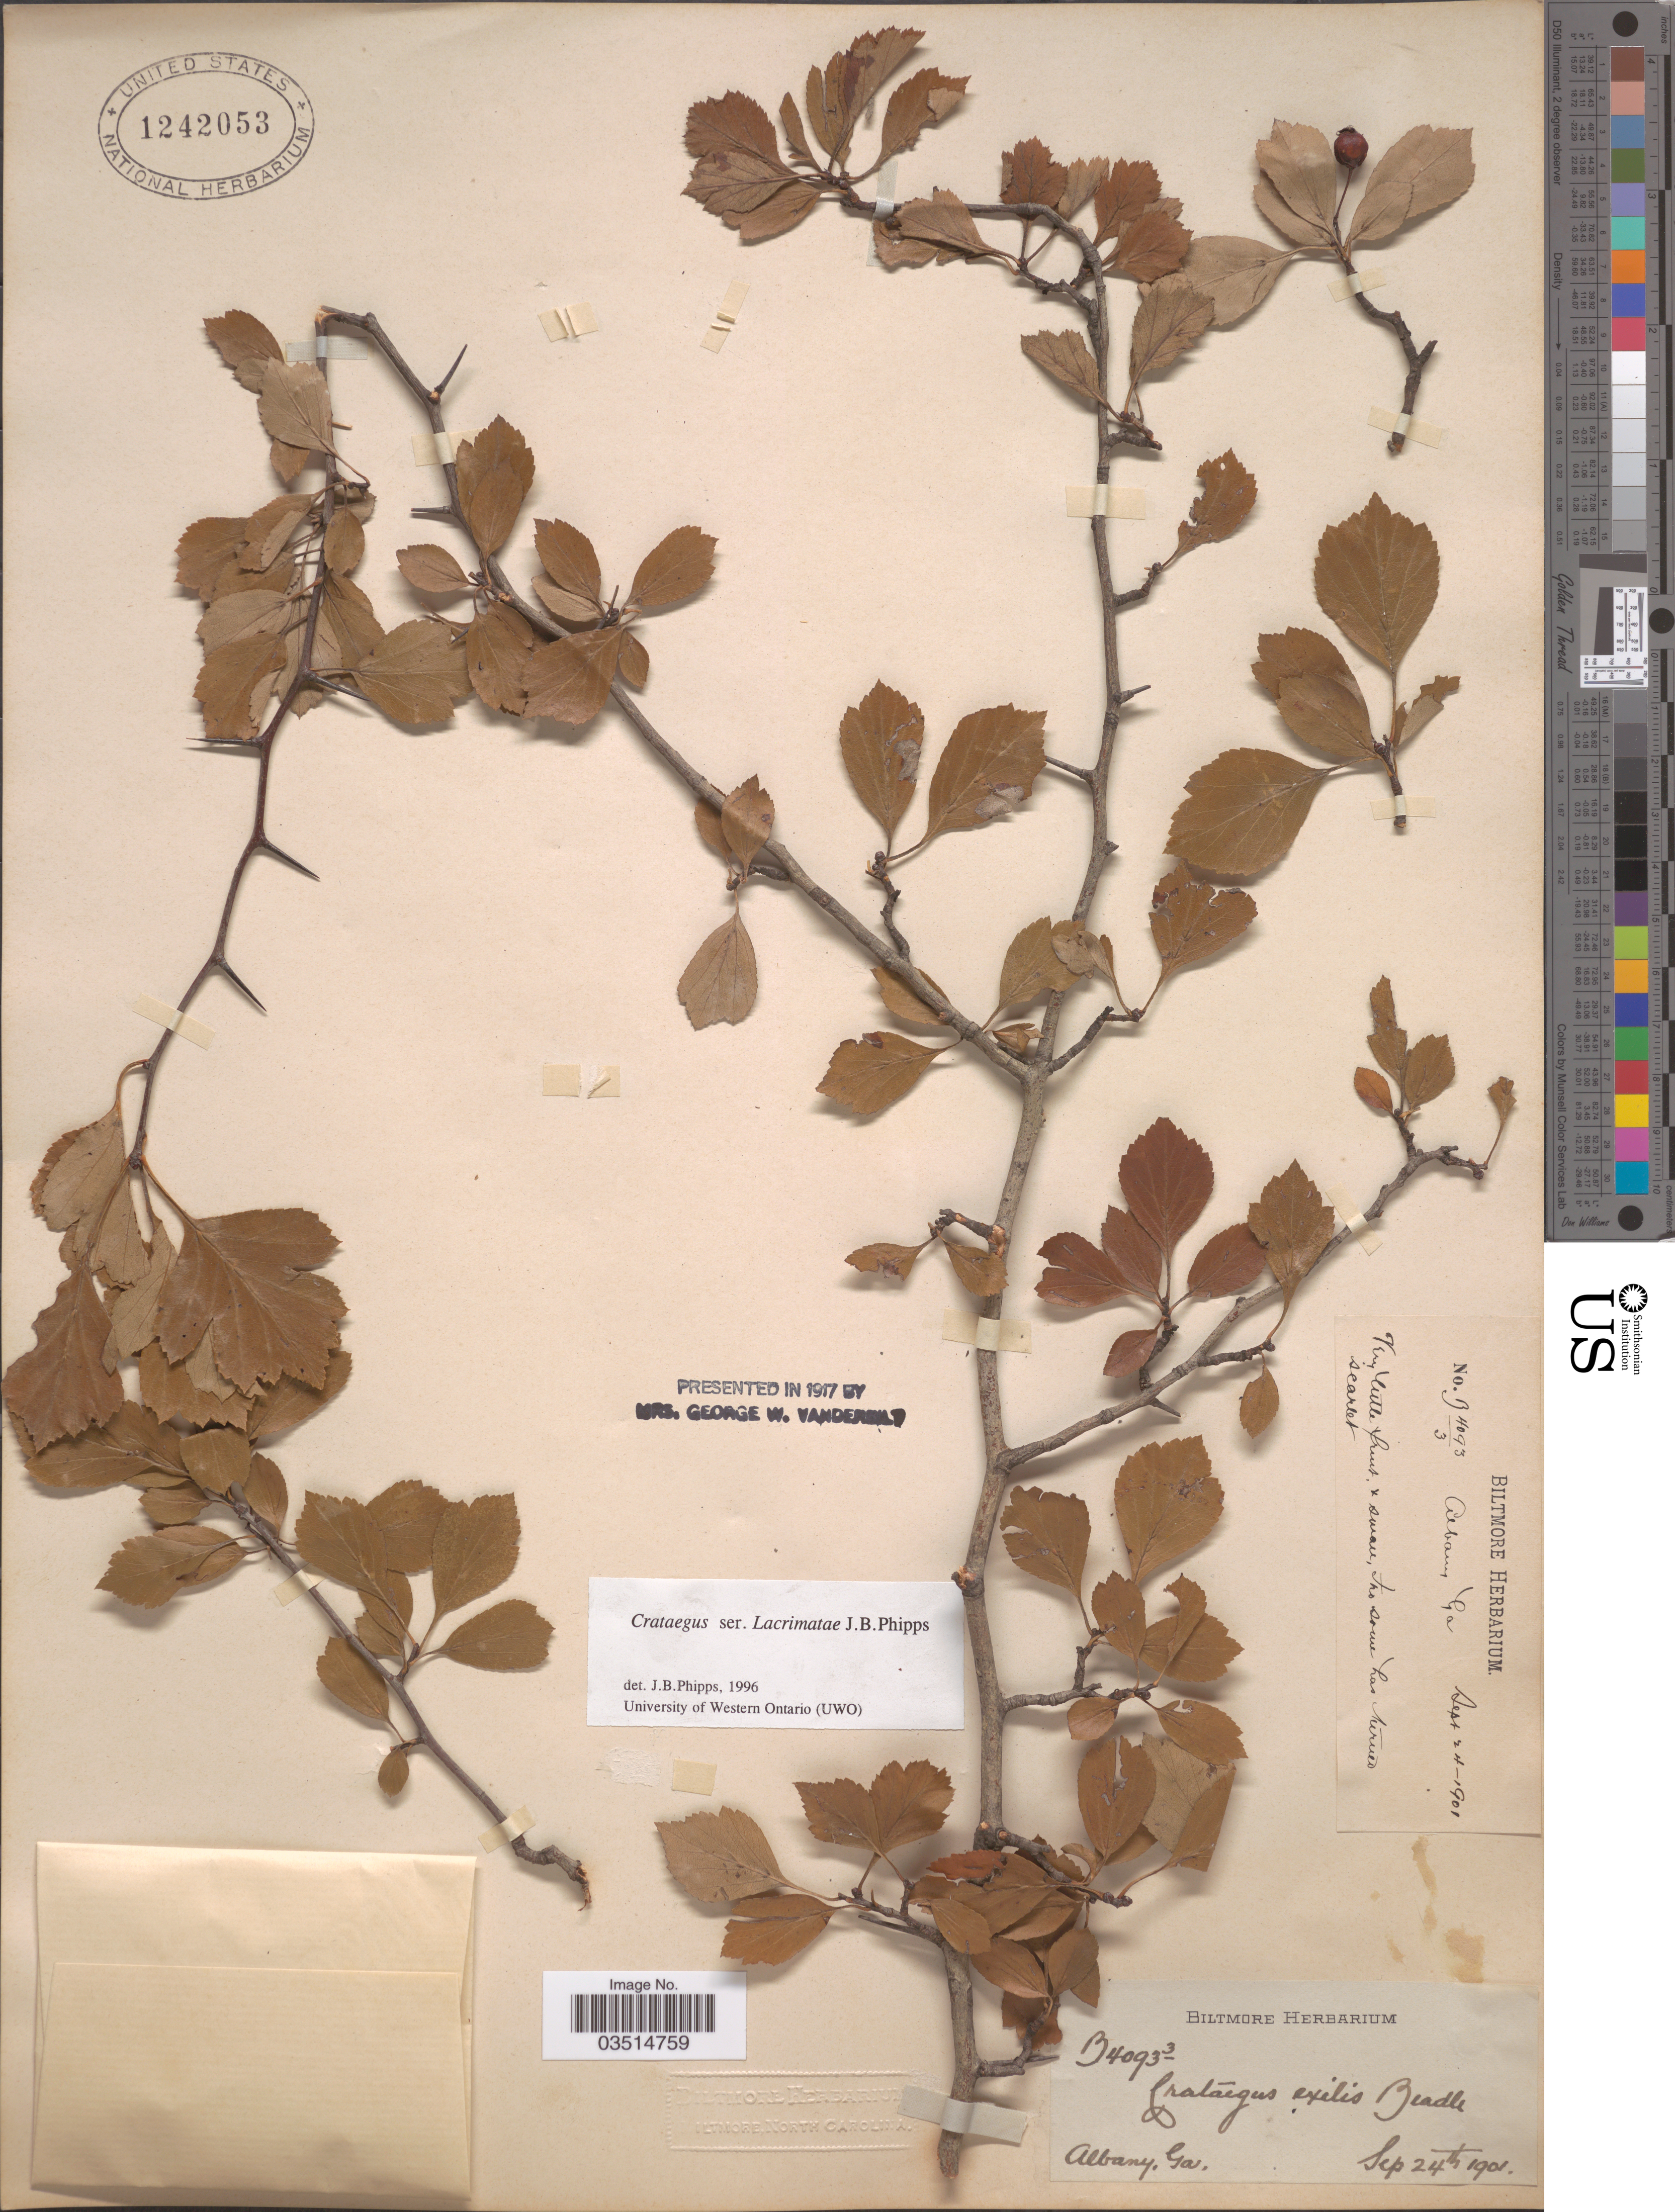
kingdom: Plantae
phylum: Tracheophyta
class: Magnoliopsida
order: Rosales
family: Rosaceae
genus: Crataegus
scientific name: Crataegus exilis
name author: Beadle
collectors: ex herb. Biltmore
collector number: B40933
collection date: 1901-09-24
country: United States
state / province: Georgia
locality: Albany.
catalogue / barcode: US 1242053